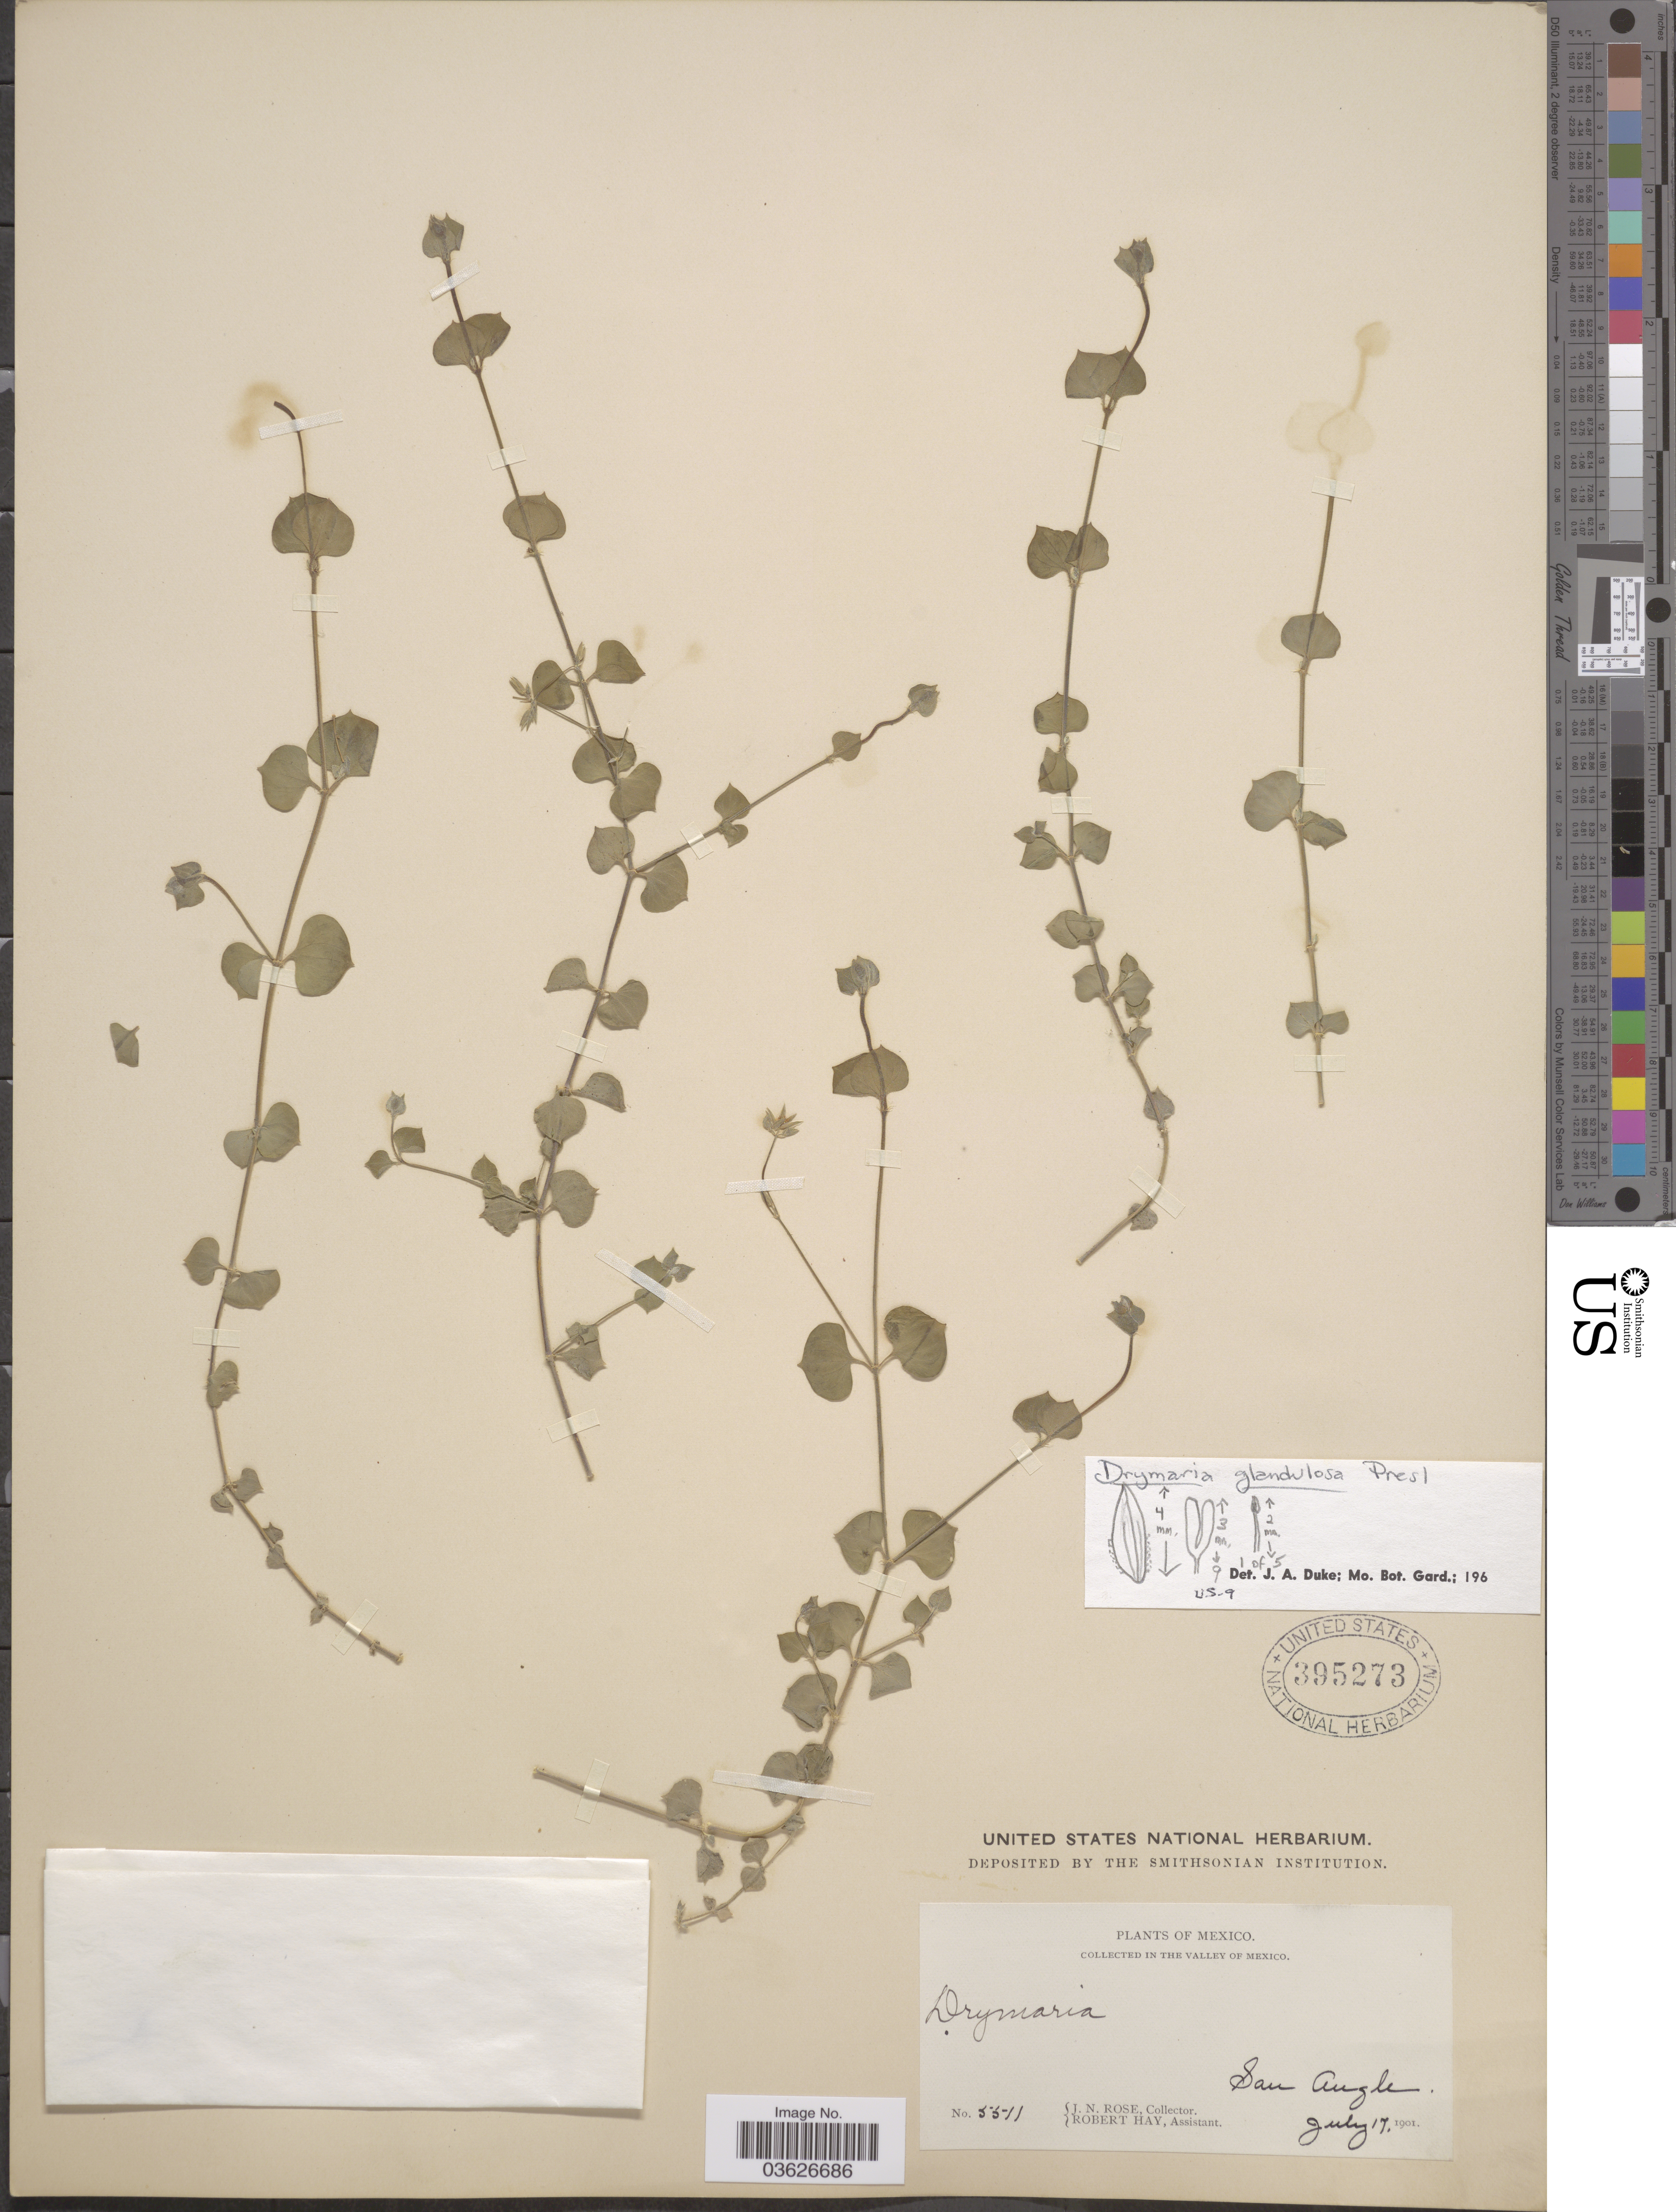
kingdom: Plantae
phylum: Tracheophyta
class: Magnoliopsida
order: Caryophyllales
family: Caryophyllaceae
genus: Drymaria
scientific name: Drymaria glandulosa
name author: Bartl.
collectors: J. N. Rose & R. Hay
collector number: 5511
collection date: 1901-07-17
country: Mexico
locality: Valley of Mexico. San Angle.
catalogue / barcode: US 395273